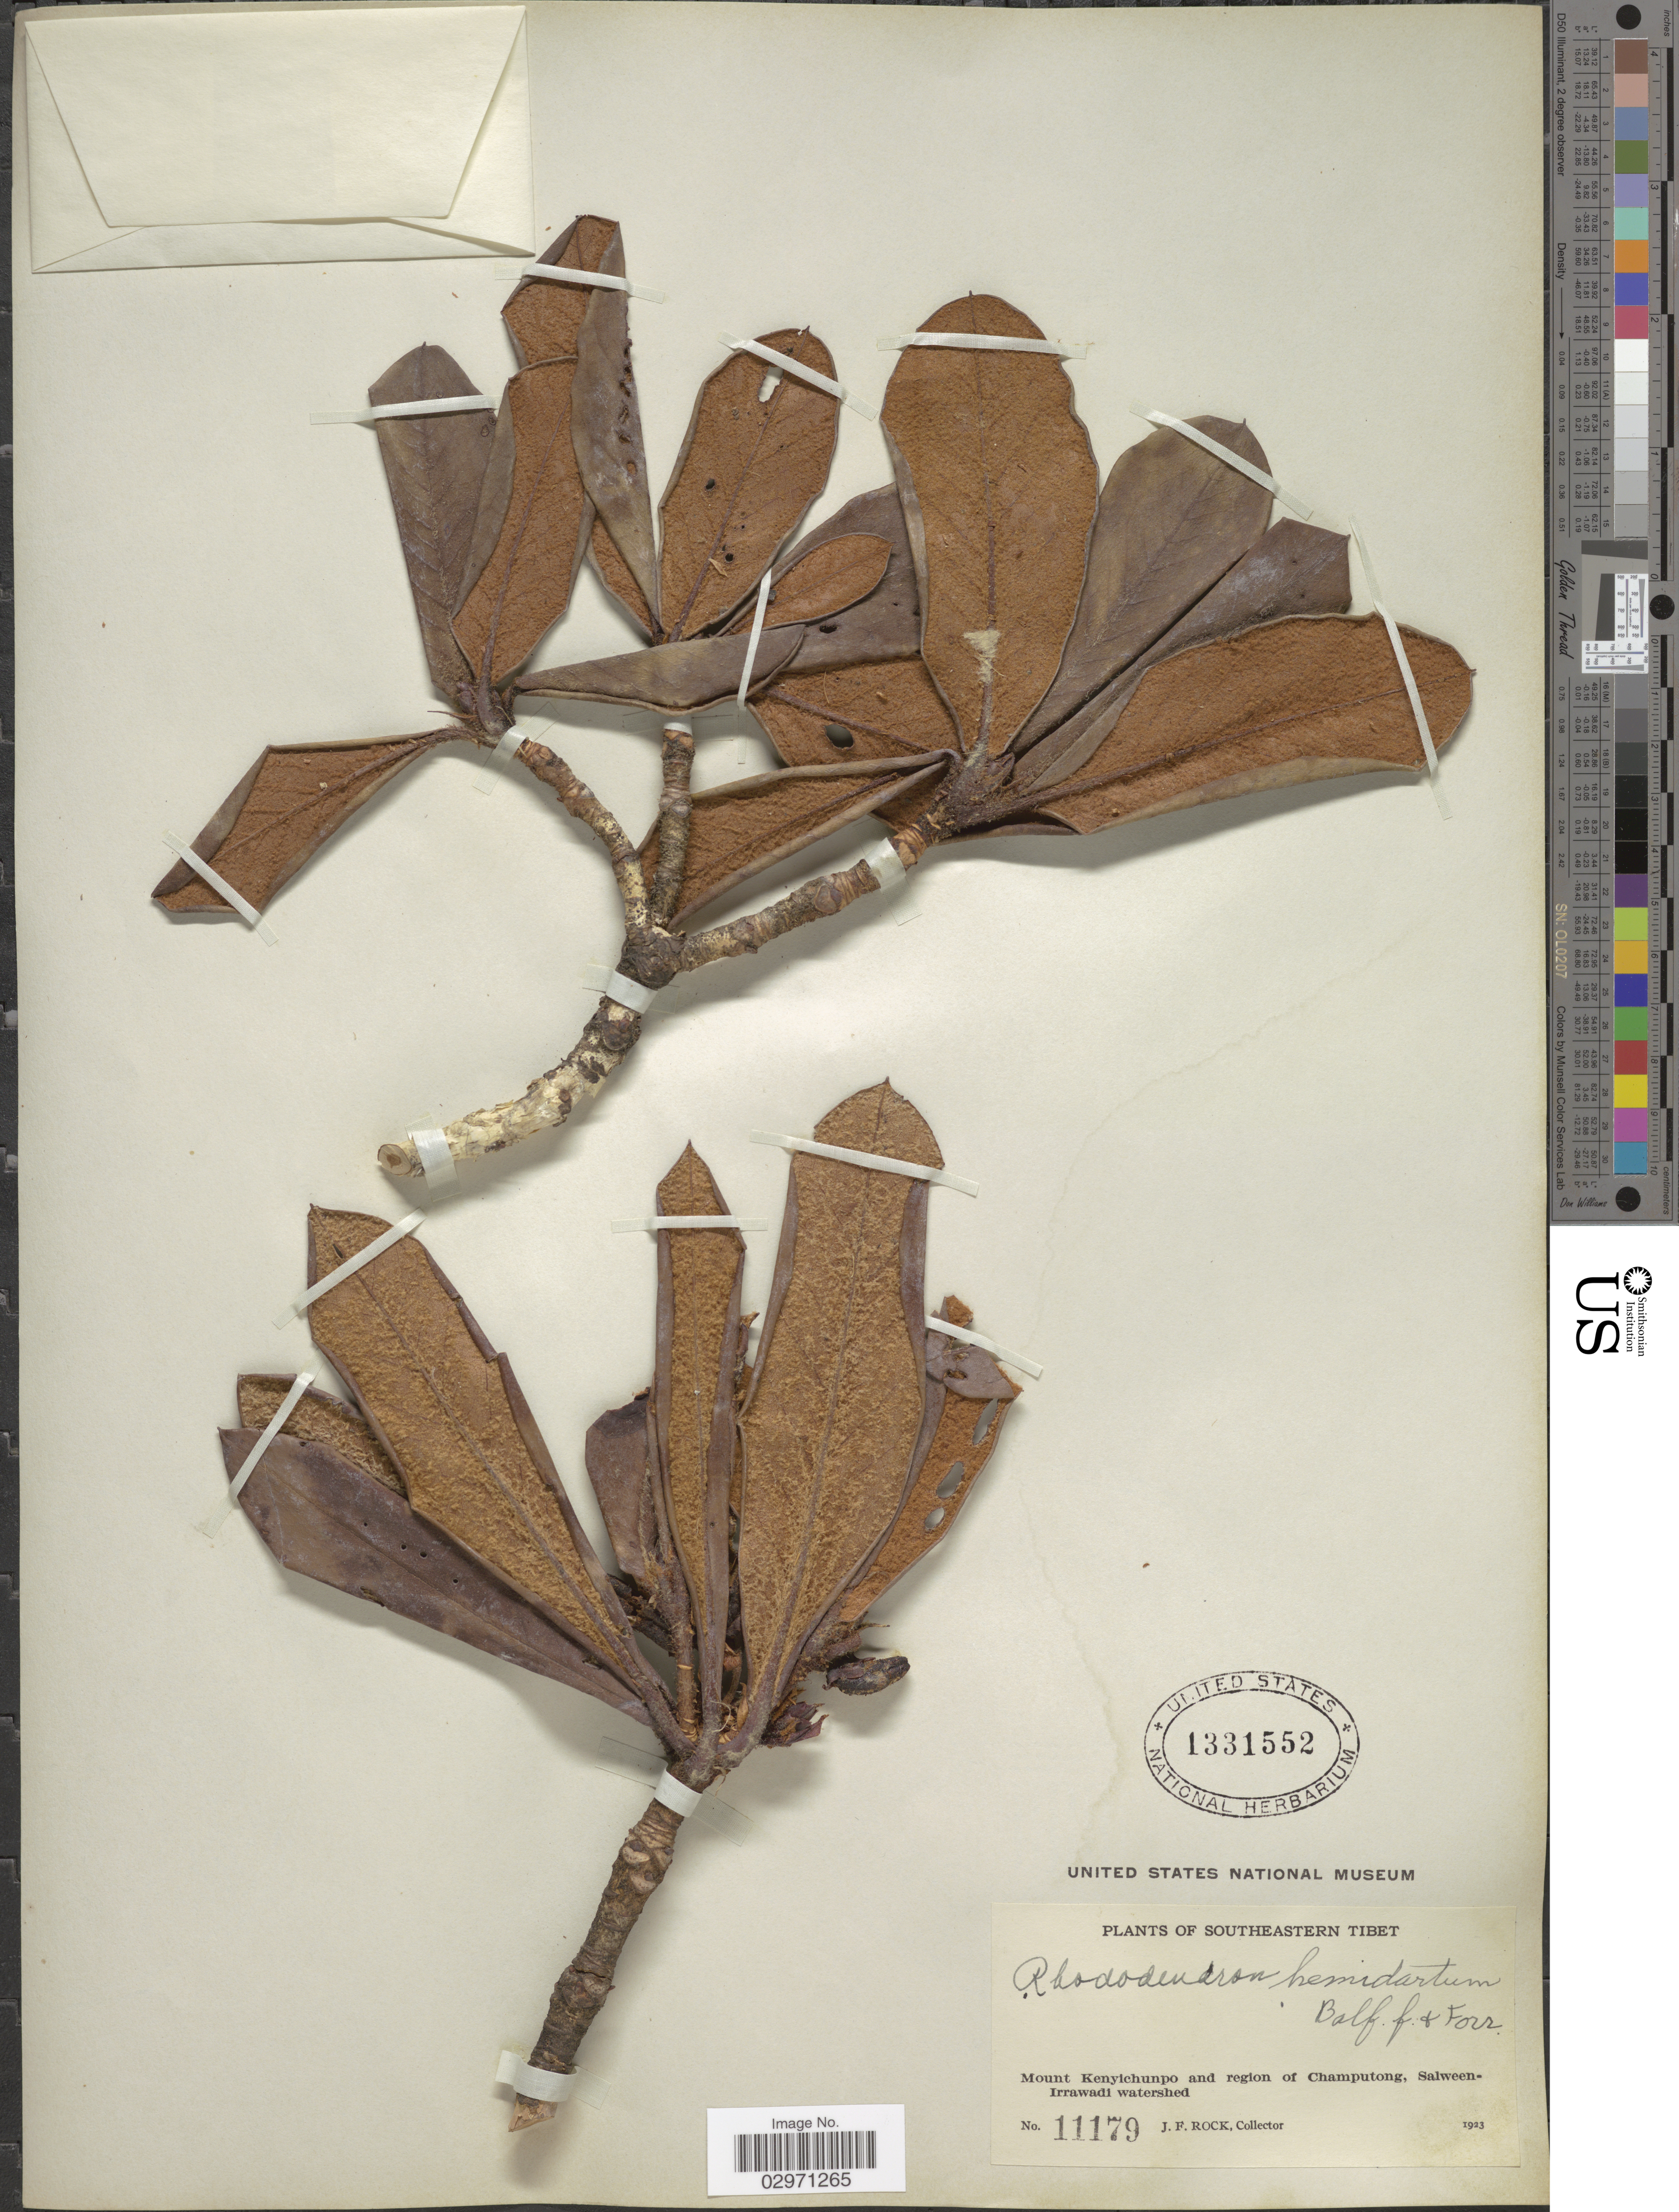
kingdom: Plantae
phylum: Tracheophyta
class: Magnoliopsida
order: Ericales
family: Ericaceae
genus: Rhododendron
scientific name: Rhododendron hemidartum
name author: Balf. f. ex Tagg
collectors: J. Rock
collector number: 11179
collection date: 1923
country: China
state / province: Xizang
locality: Southeastern Tibet. Mount Kenyichunpo and region of Champutong, Salween-Irrawadi watershed.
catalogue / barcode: US 1331552